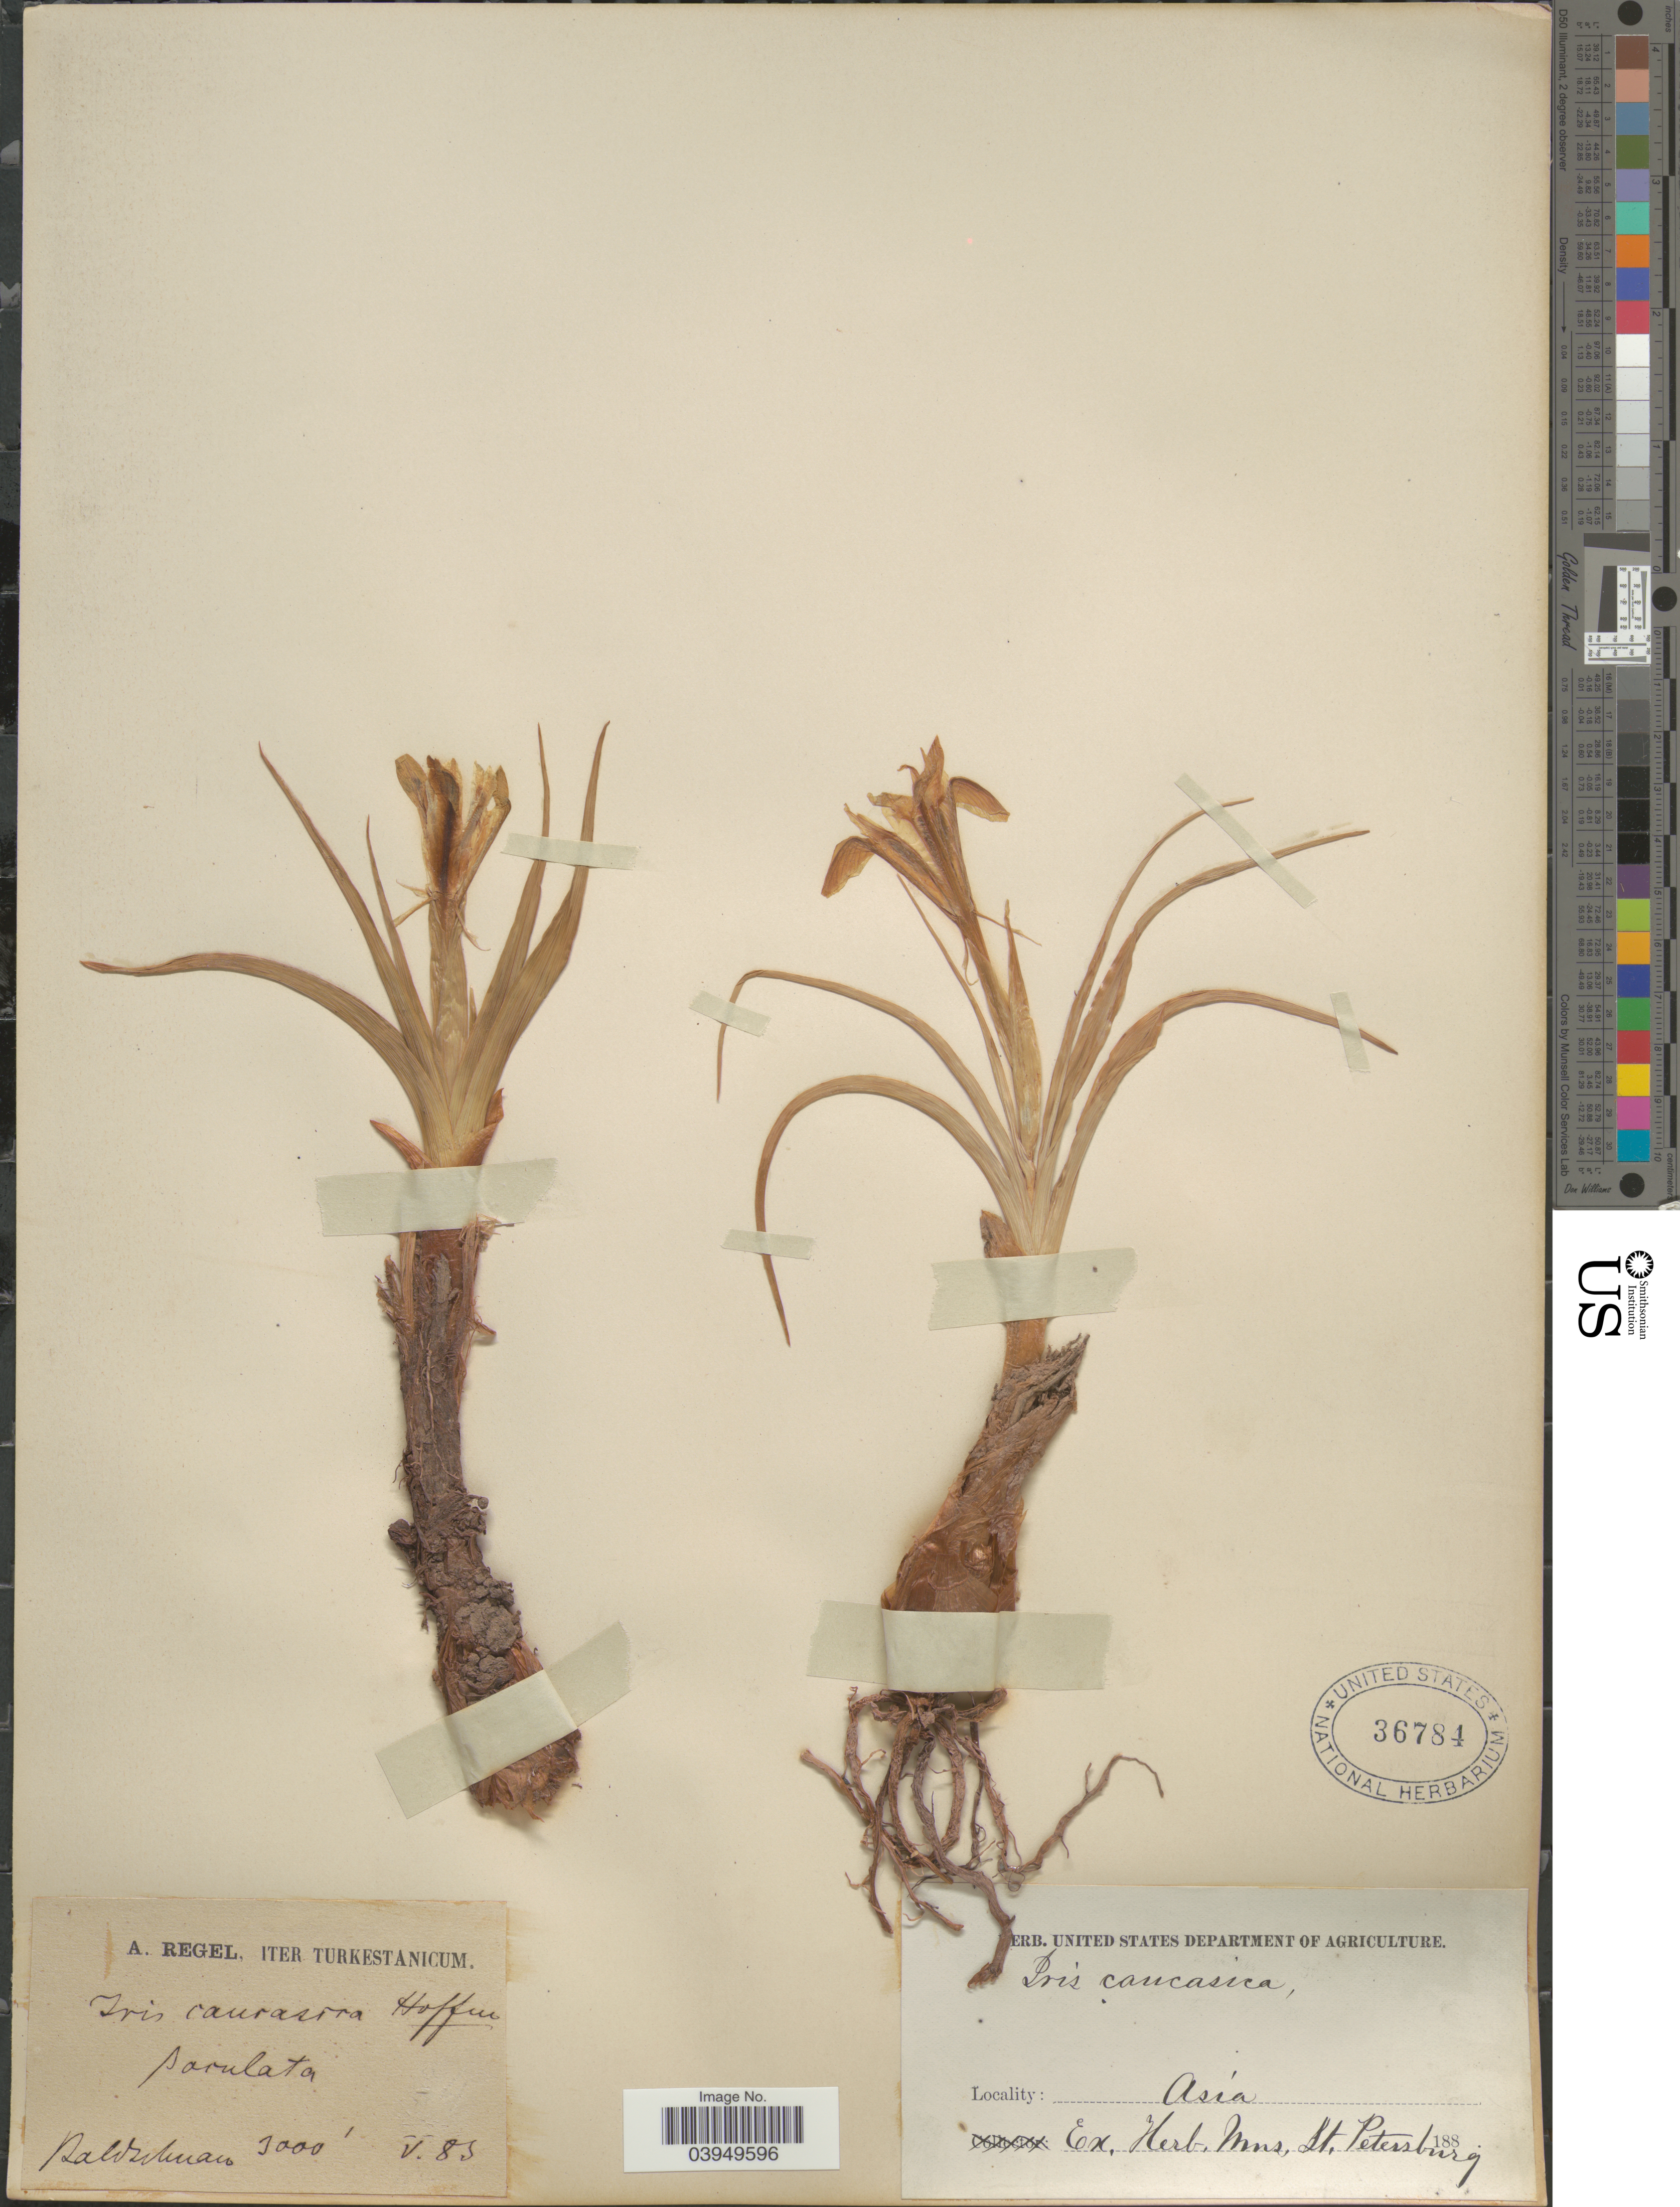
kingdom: Plantae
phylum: Tracheophyta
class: Liliopsida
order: Asparagales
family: Iridaceae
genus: Iris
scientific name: Iris caucasica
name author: Hoffm.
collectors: A. Regel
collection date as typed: Transcribed d/m/y: /5/85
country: Uzbekistan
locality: Turkestanicum. Sarulata. Baldchuan. Asia.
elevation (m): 914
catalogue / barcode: US 36784